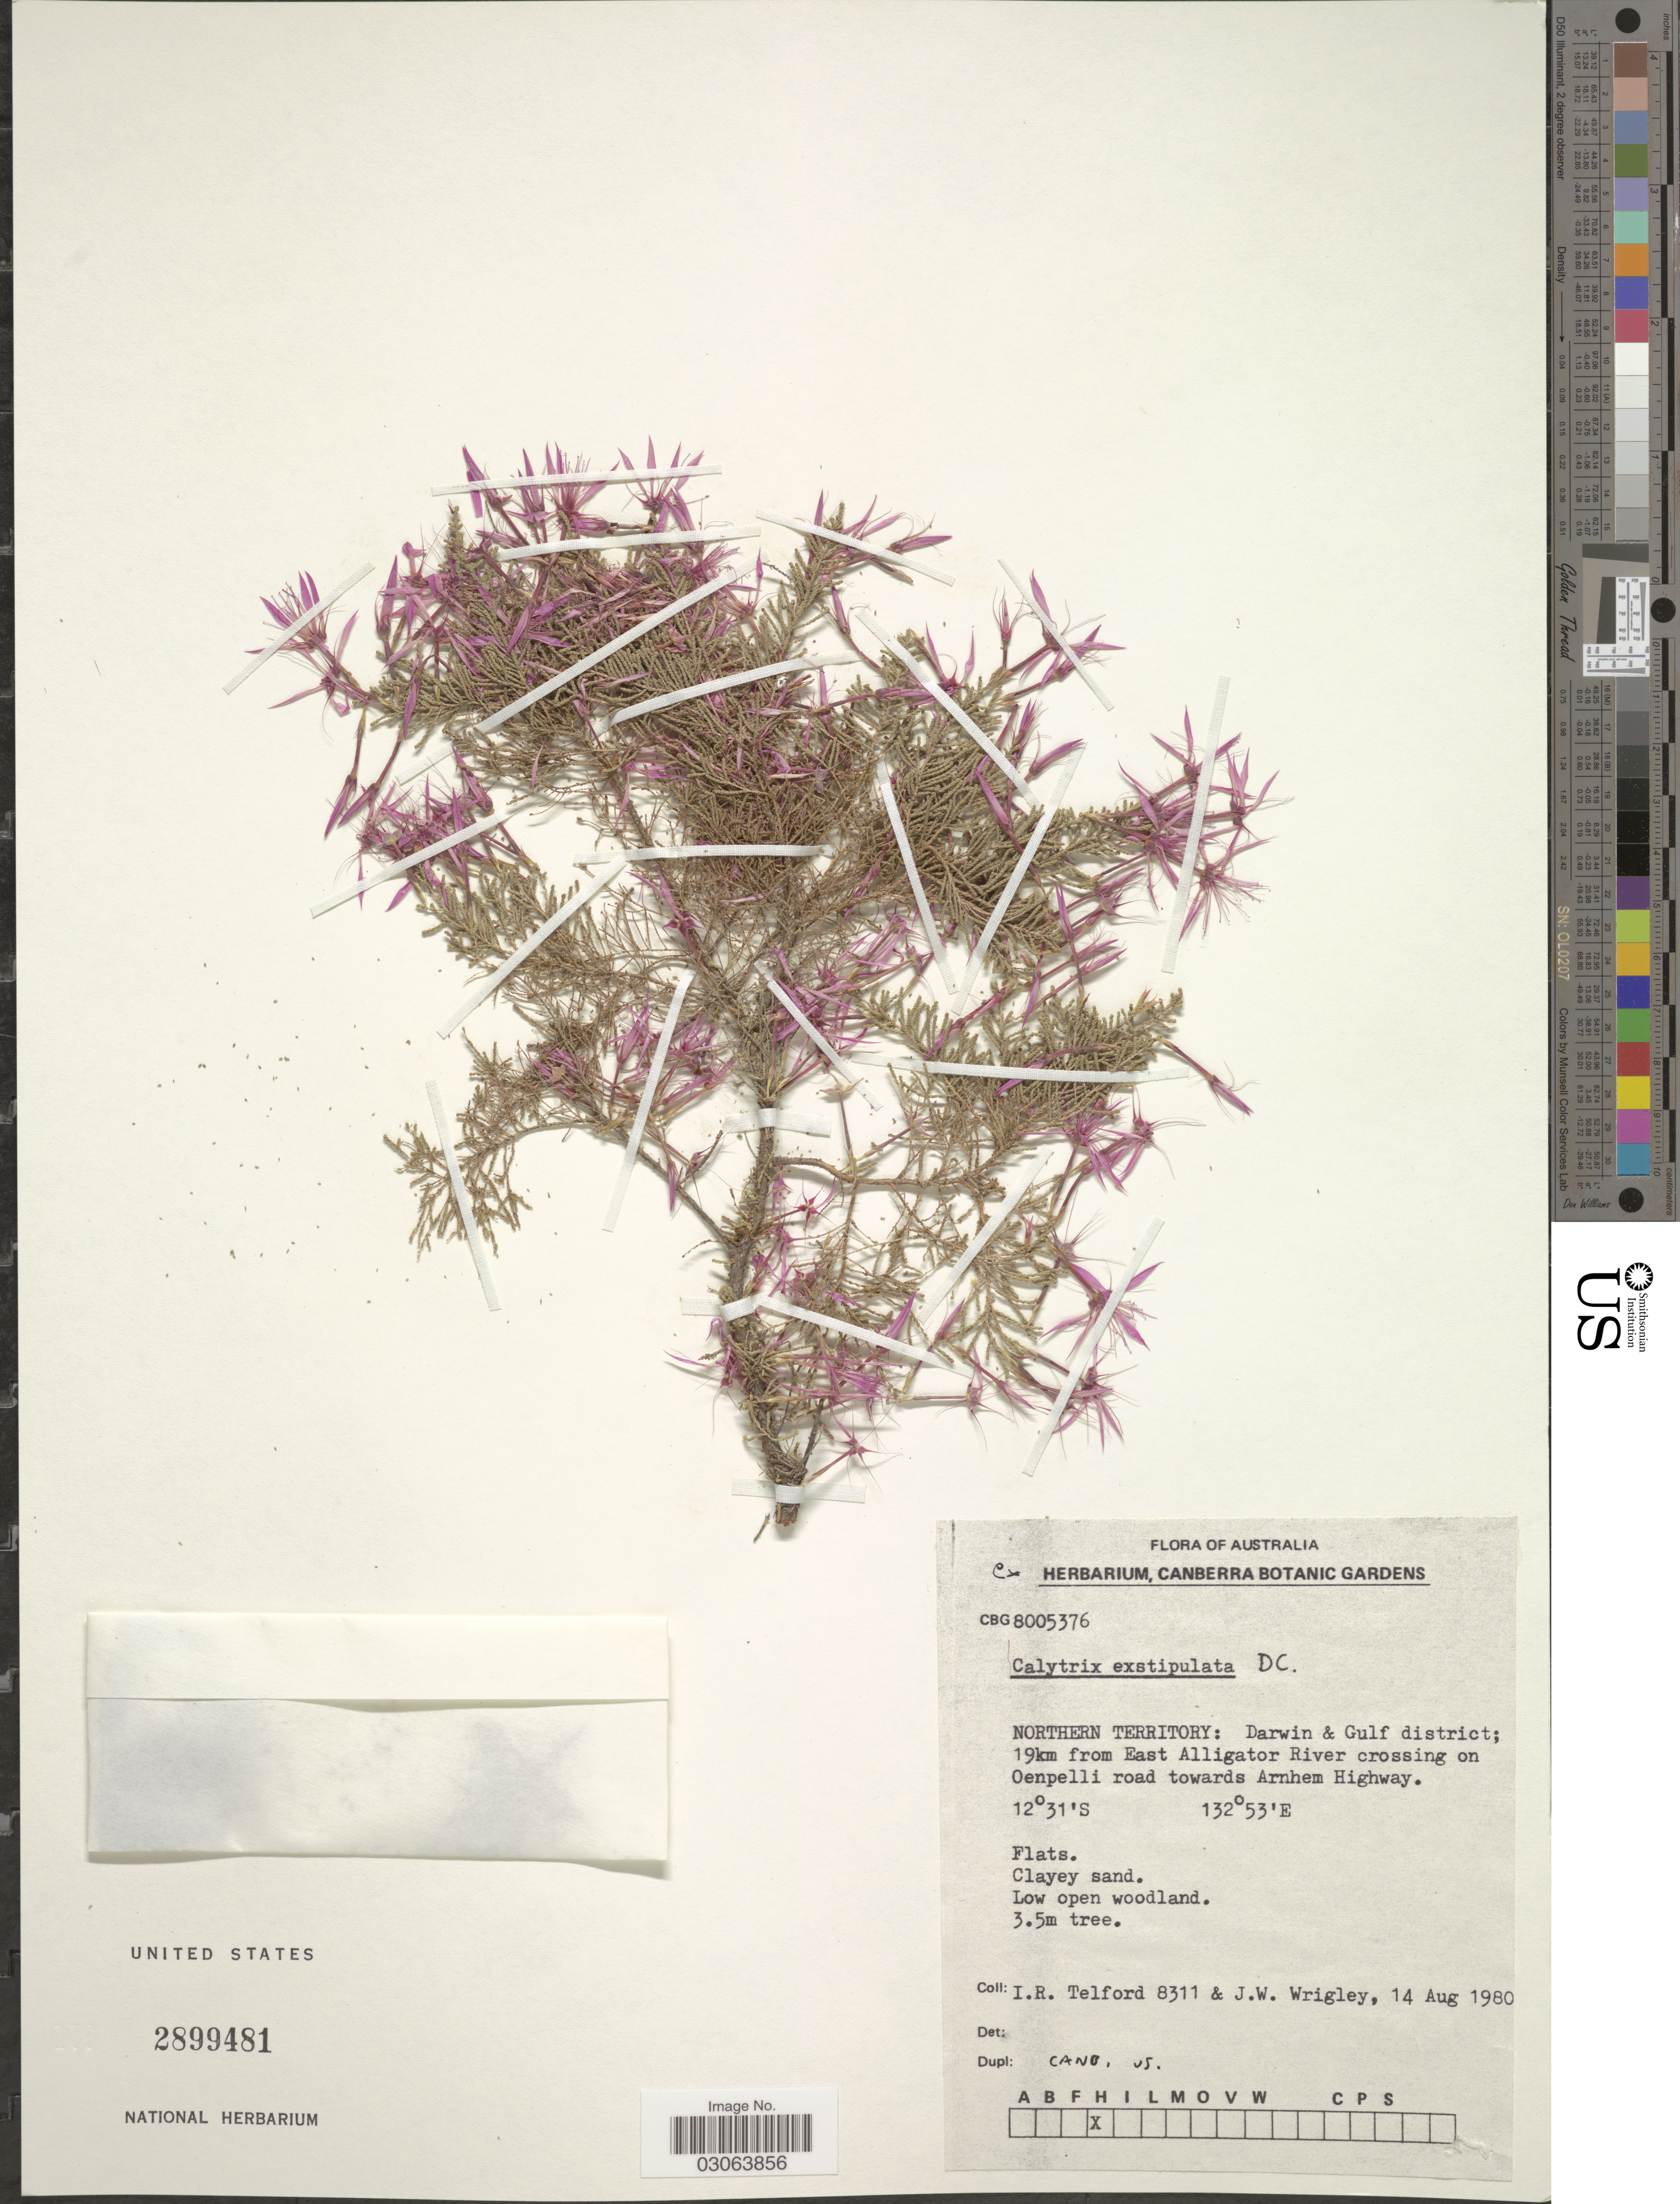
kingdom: Plantae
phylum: Tracheophyta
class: Magnoliopsida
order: Myrtales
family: Myrtaceae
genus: Calytrix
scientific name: Calytrix exstipulata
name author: D.C.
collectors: I. R. Telford & J. Wrigley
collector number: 8311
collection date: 1980-08-14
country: Australia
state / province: Northern Territory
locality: Darwin & Gulf district; 19km from East Alligator River crossing on Oenpelli road towards Arnhem Highway.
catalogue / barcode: US 2899481